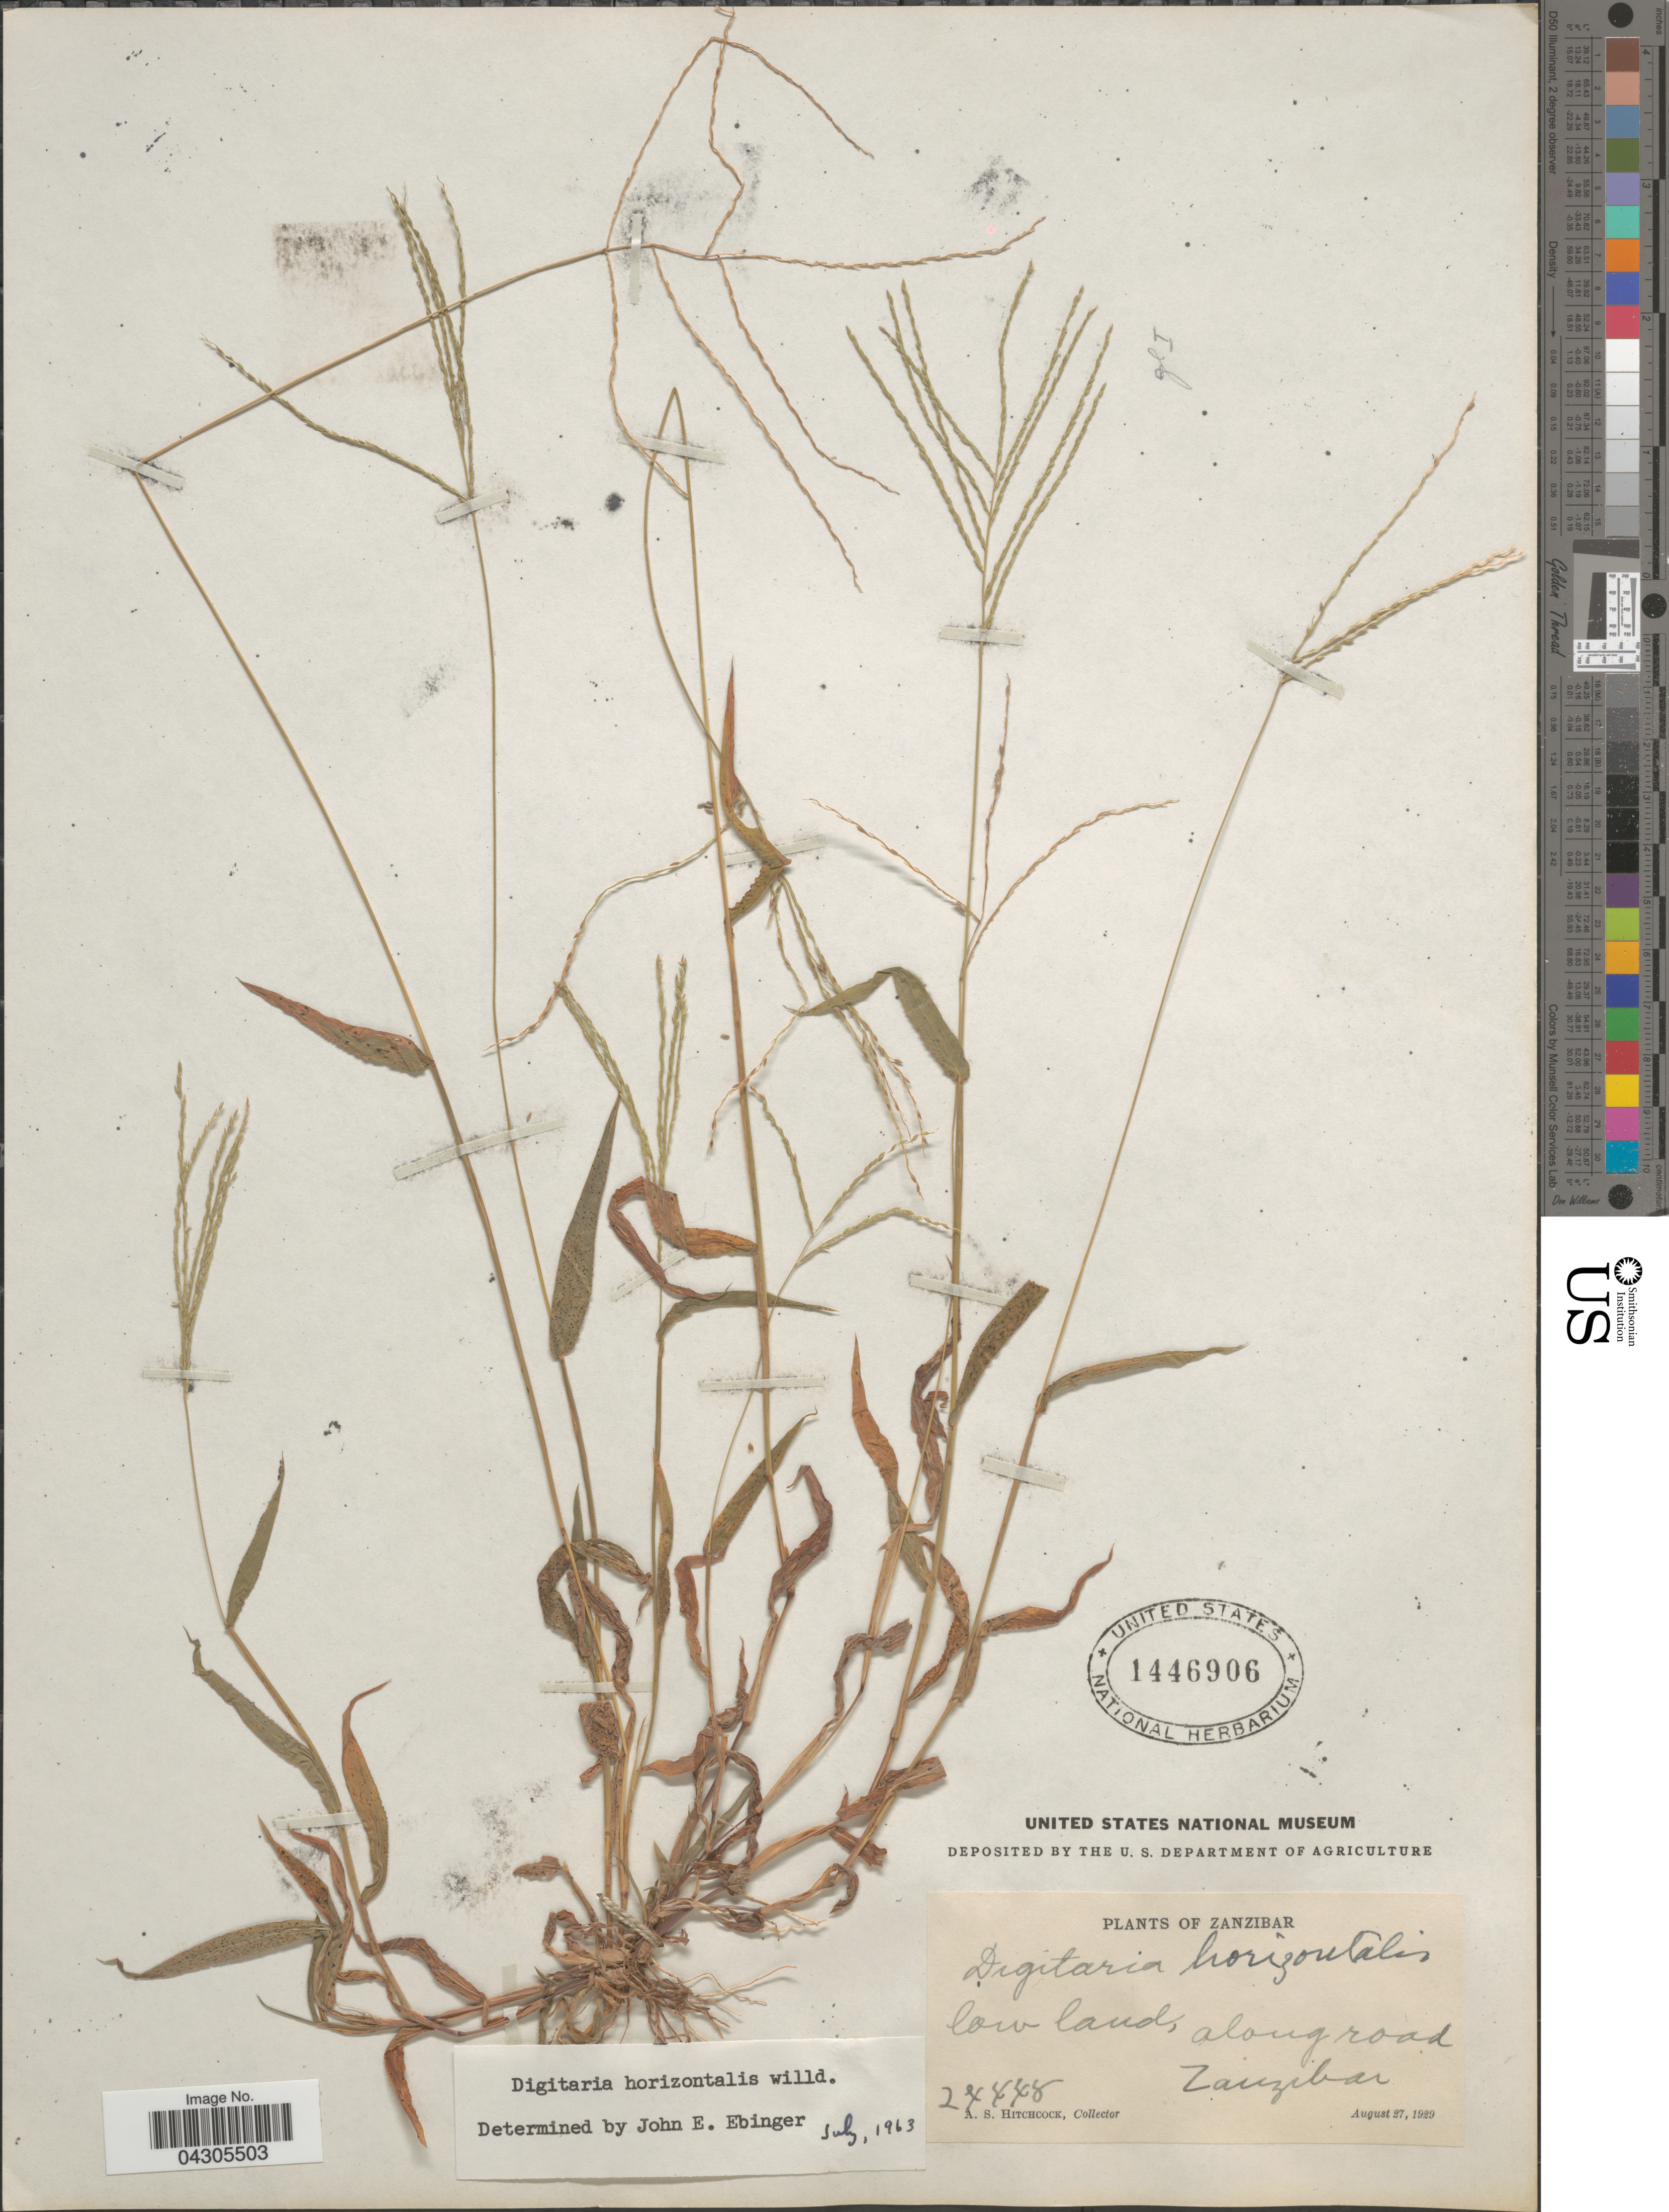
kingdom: Plantae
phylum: Tracheophyta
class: Liliopsida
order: Poales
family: Poaceae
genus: Digitaria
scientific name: Digitaria horizontalis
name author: Willd.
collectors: A. S. Hitchcock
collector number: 24448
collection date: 1929-08-27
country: Tanzania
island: Zanzibar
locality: Low land, along road. Zanzibar.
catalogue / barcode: US 1446906